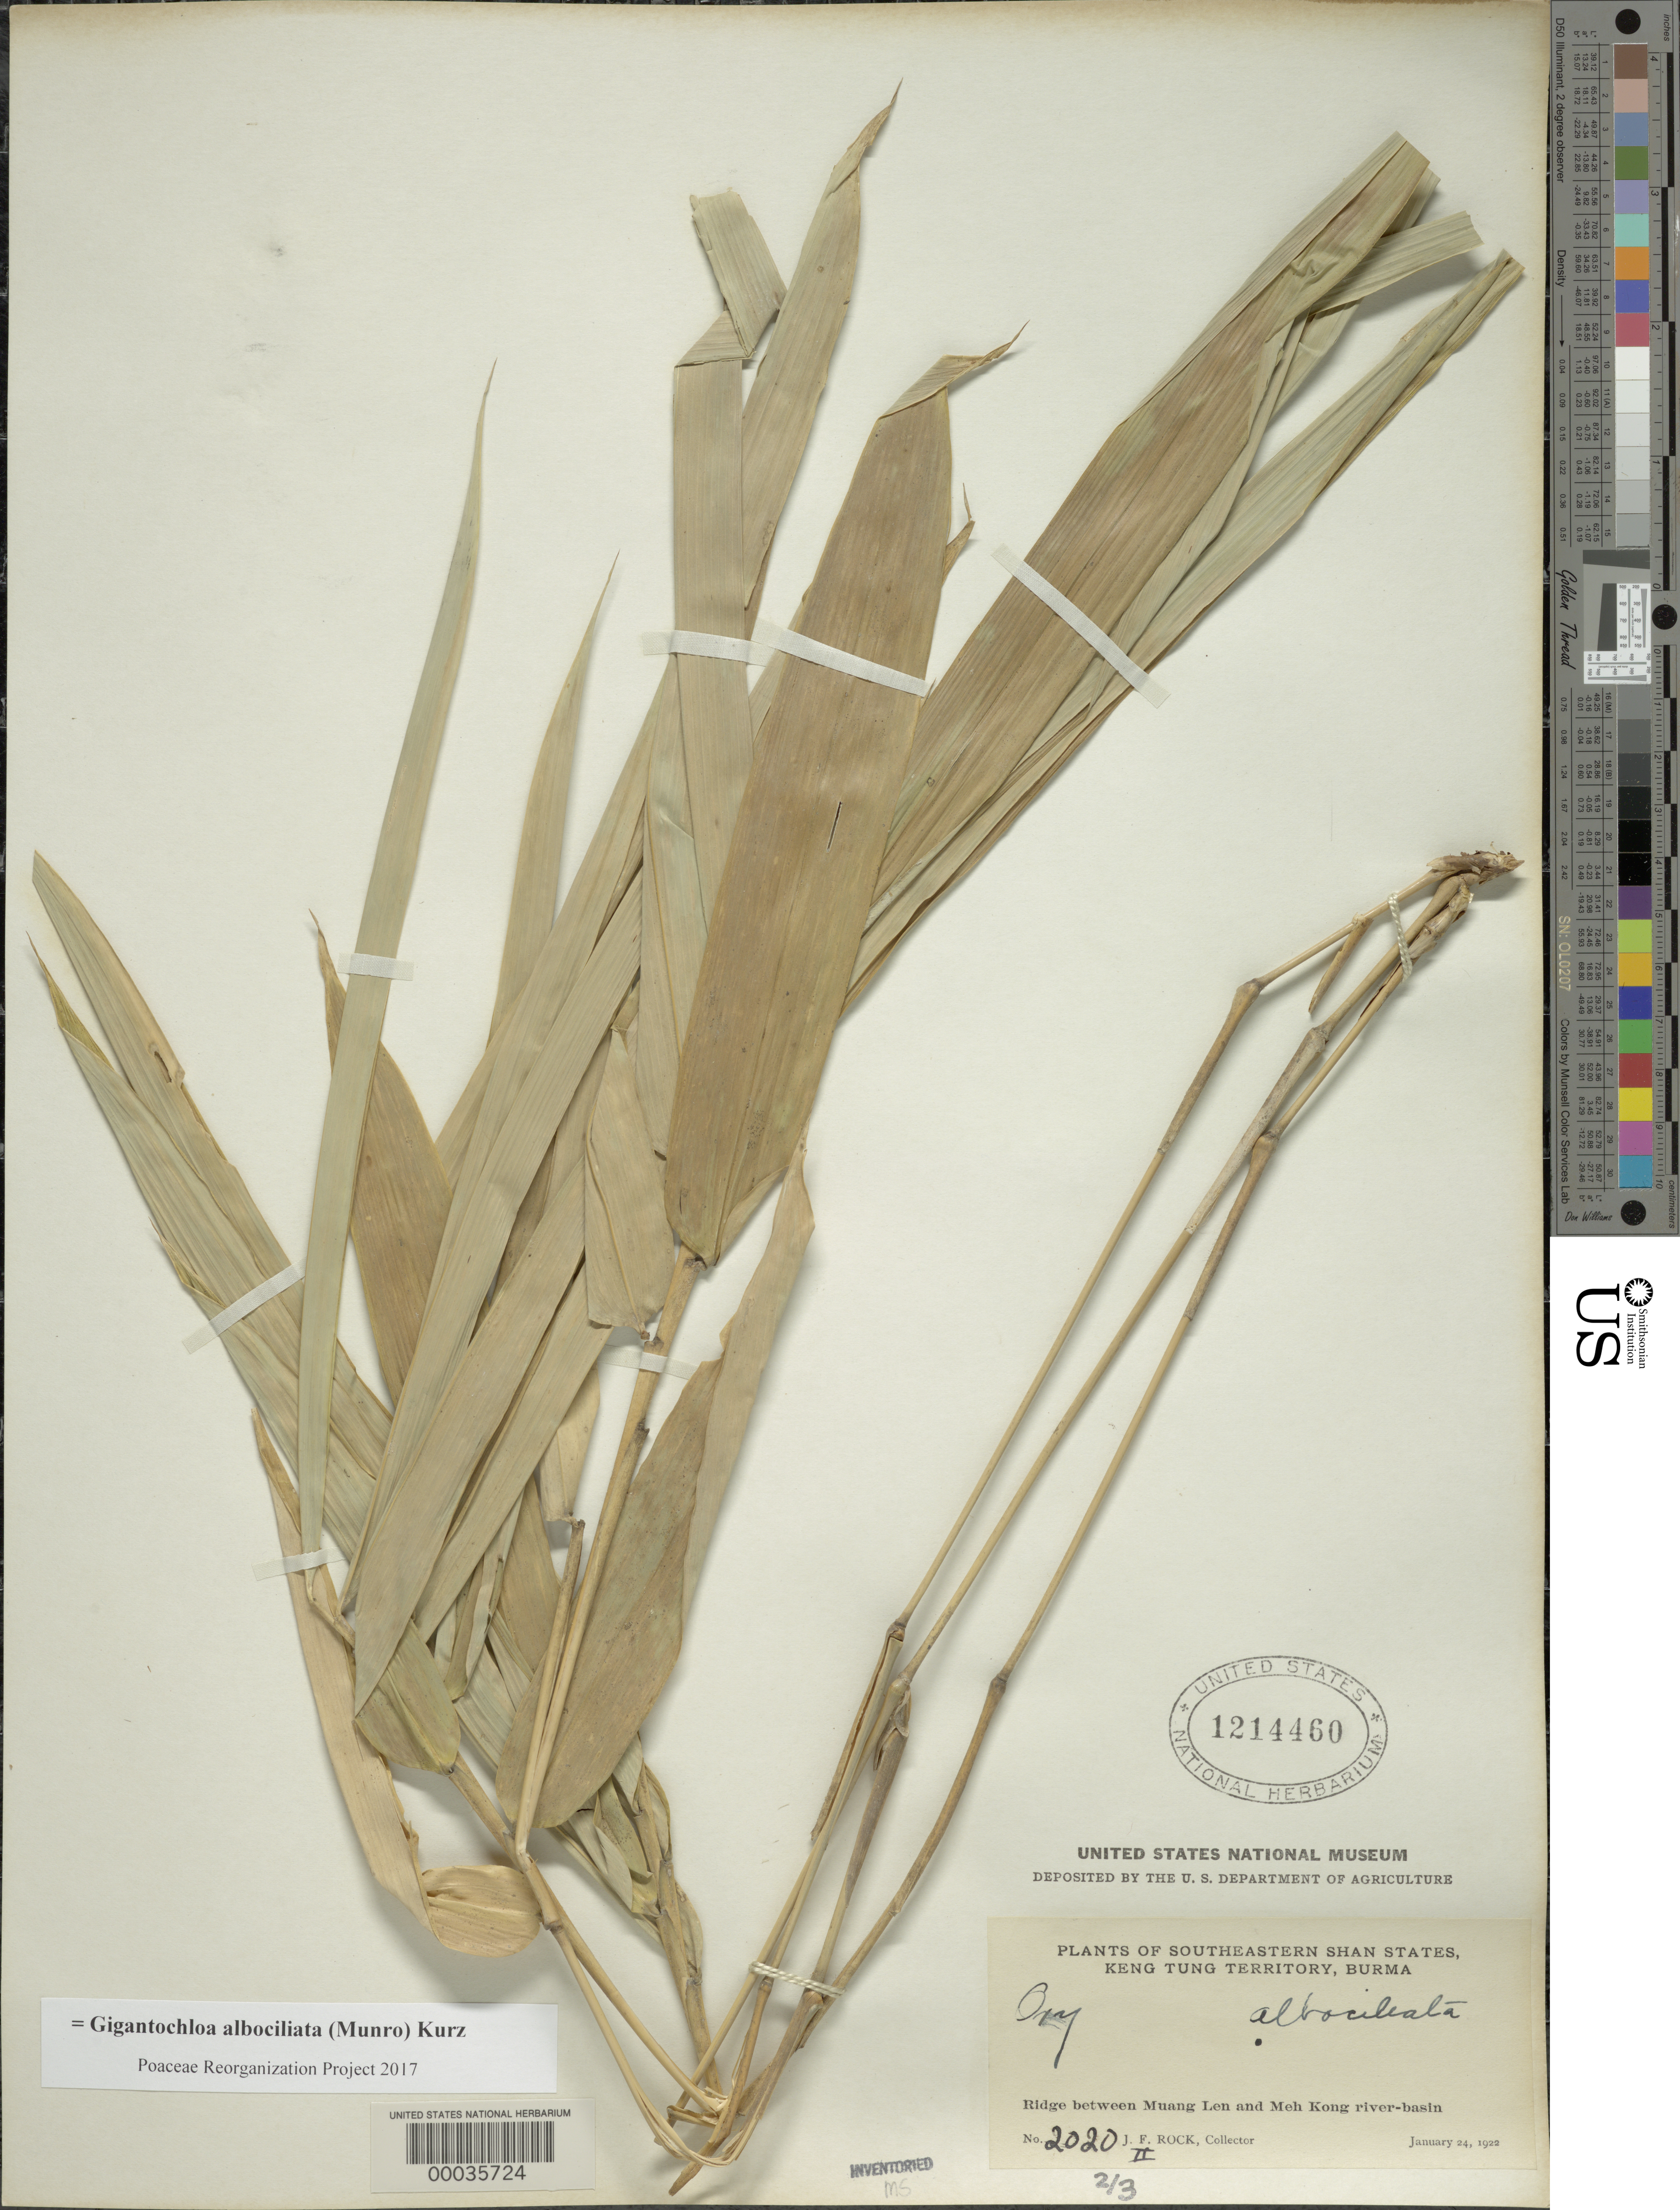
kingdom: Plantae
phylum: Tracheophyta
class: Liliopsida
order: Poales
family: Poaceae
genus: Gigantochloa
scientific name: Gigantochloa albociliata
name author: (Munro) Kurz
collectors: J. F. Rock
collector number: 2020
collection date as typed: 24 Jan 1922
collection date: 1922-01-24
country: Myanmar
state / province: Shan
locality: Keng Tung, Muang Len, Men Kong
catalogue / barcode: US 1214460